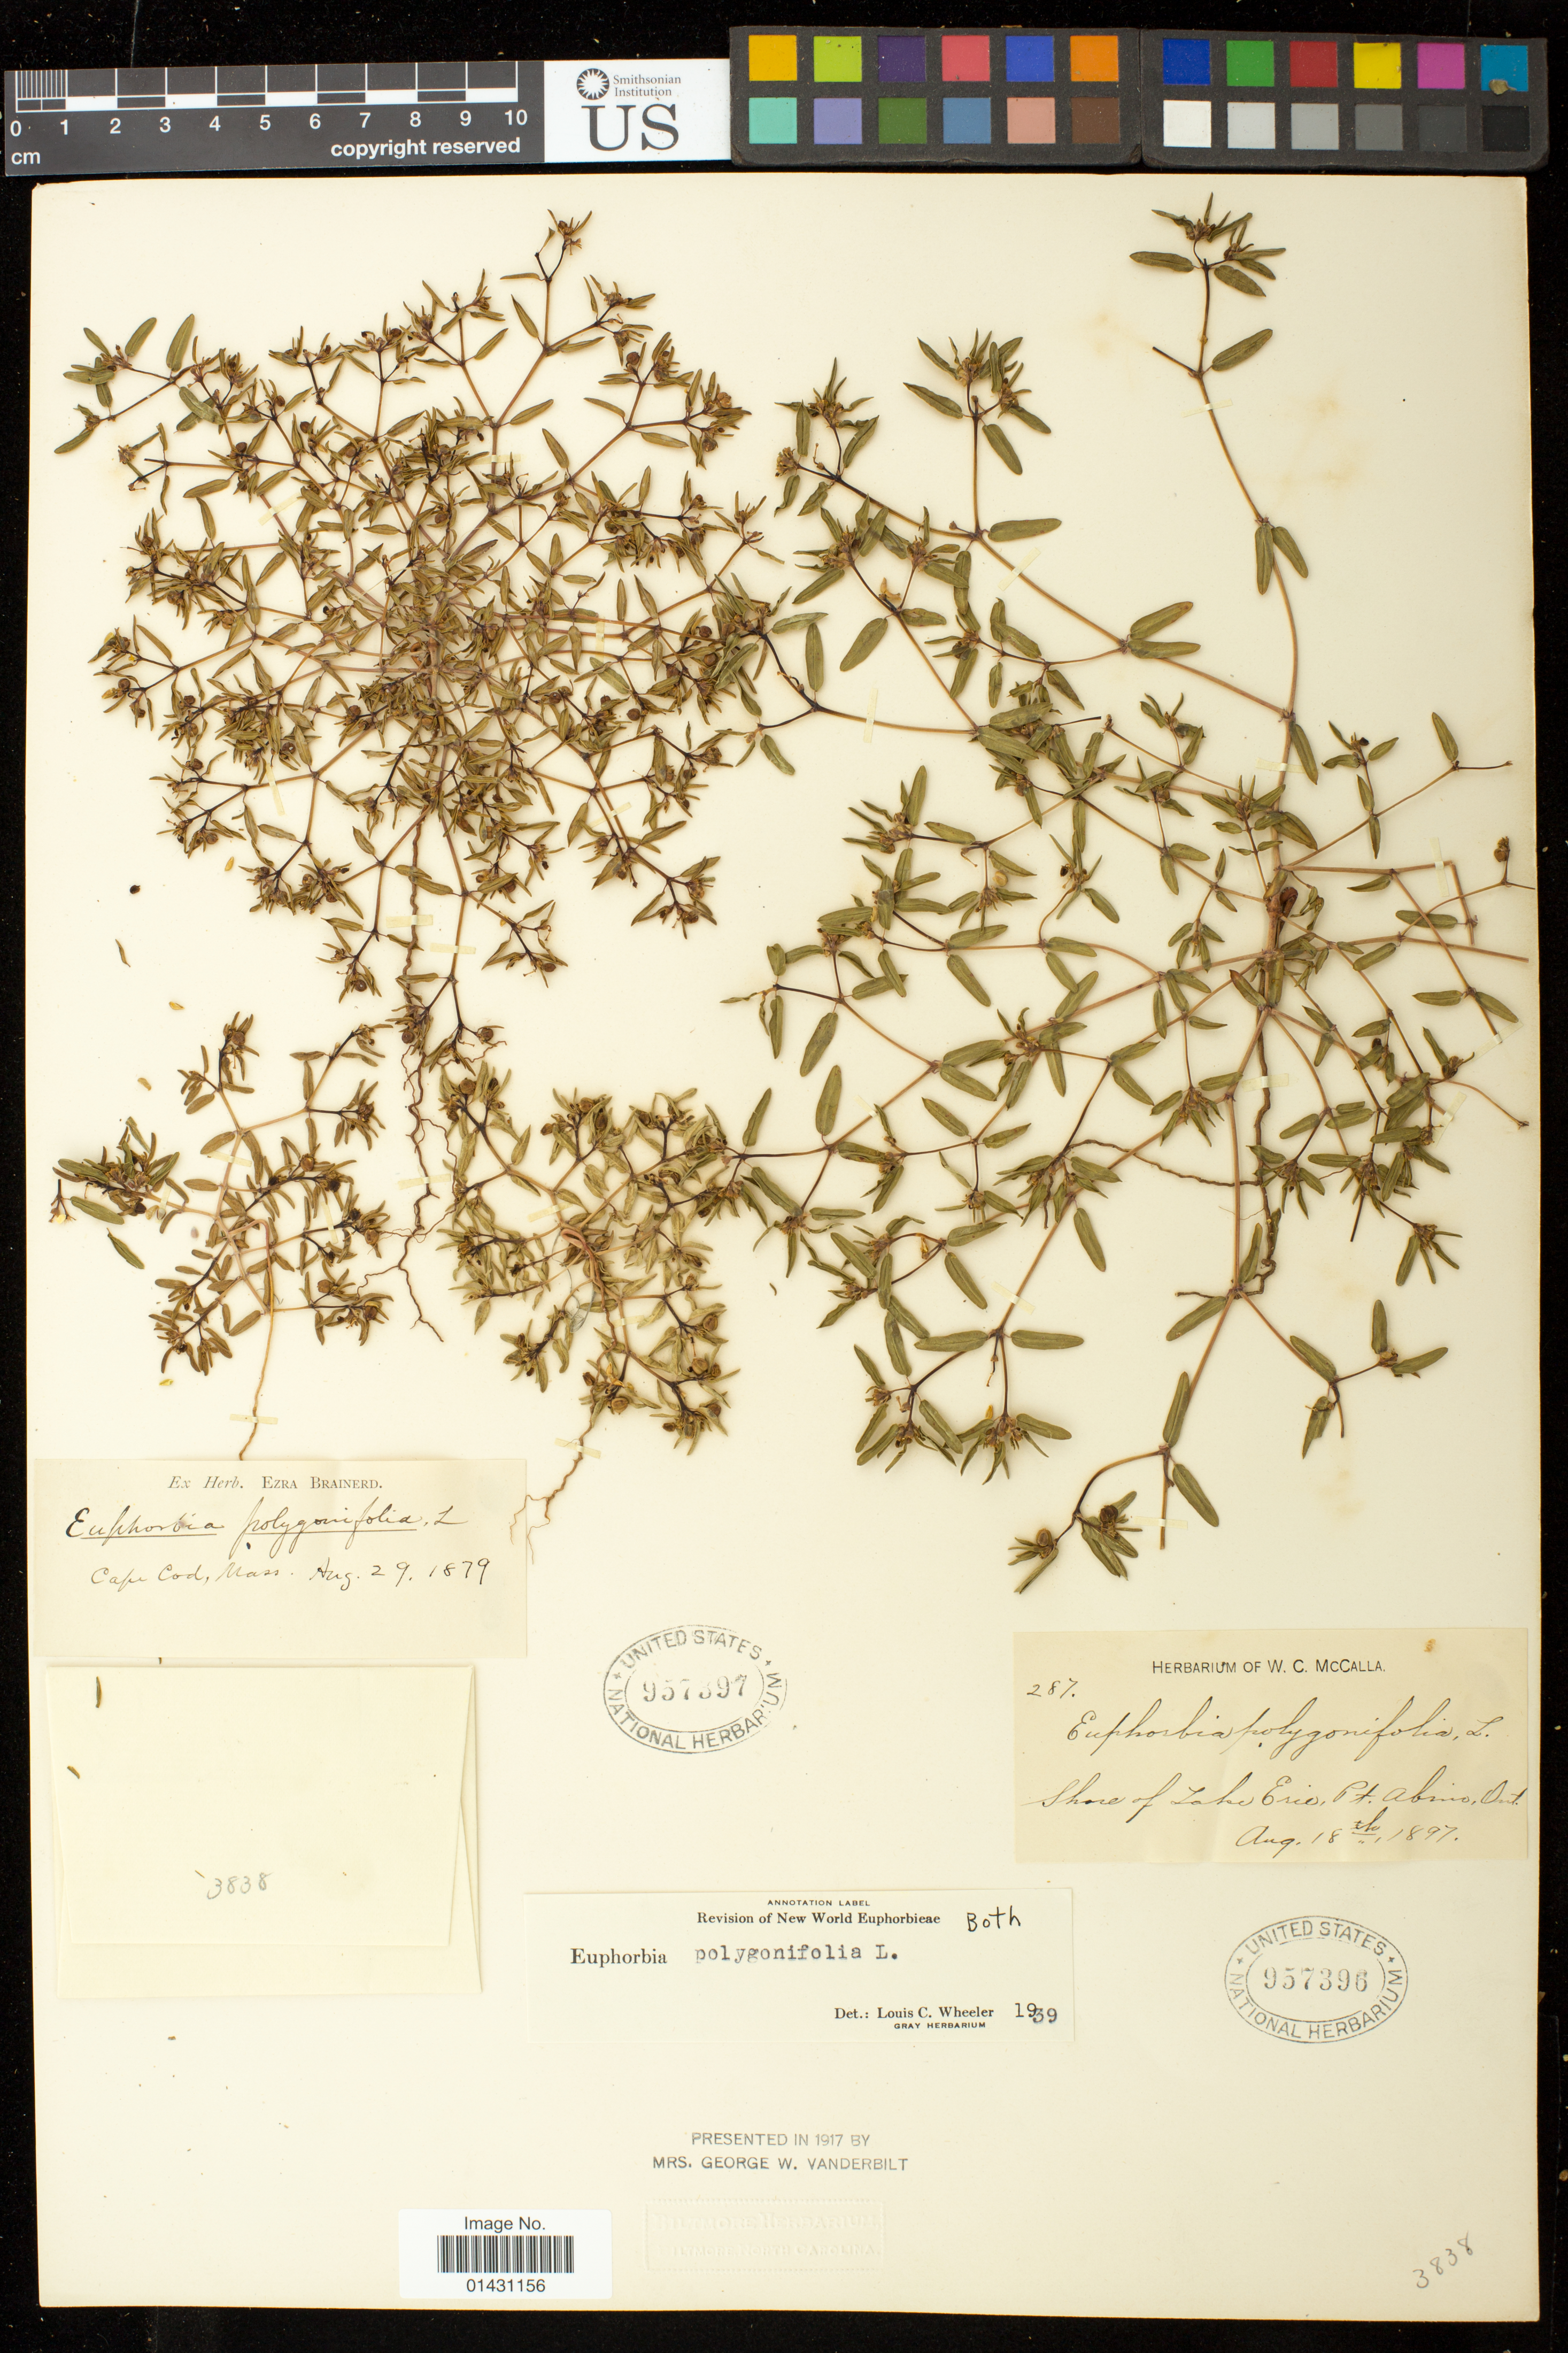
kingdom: Plantae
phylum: Tracheophyta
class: Magnoliopsida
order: Malpighiales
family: Euphorbiaceae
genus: Chamaesyce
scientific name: Chamaesyce polygonifolia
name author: (L.) Small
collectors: ex herb. W. C. McCalla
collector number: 287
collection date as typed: Aug. 18th, 1897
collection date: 1897-08-18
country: Canada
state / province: Ontario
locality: Shore of Lake Erie, Pt. Abino, Ont.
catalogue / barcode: US 957396